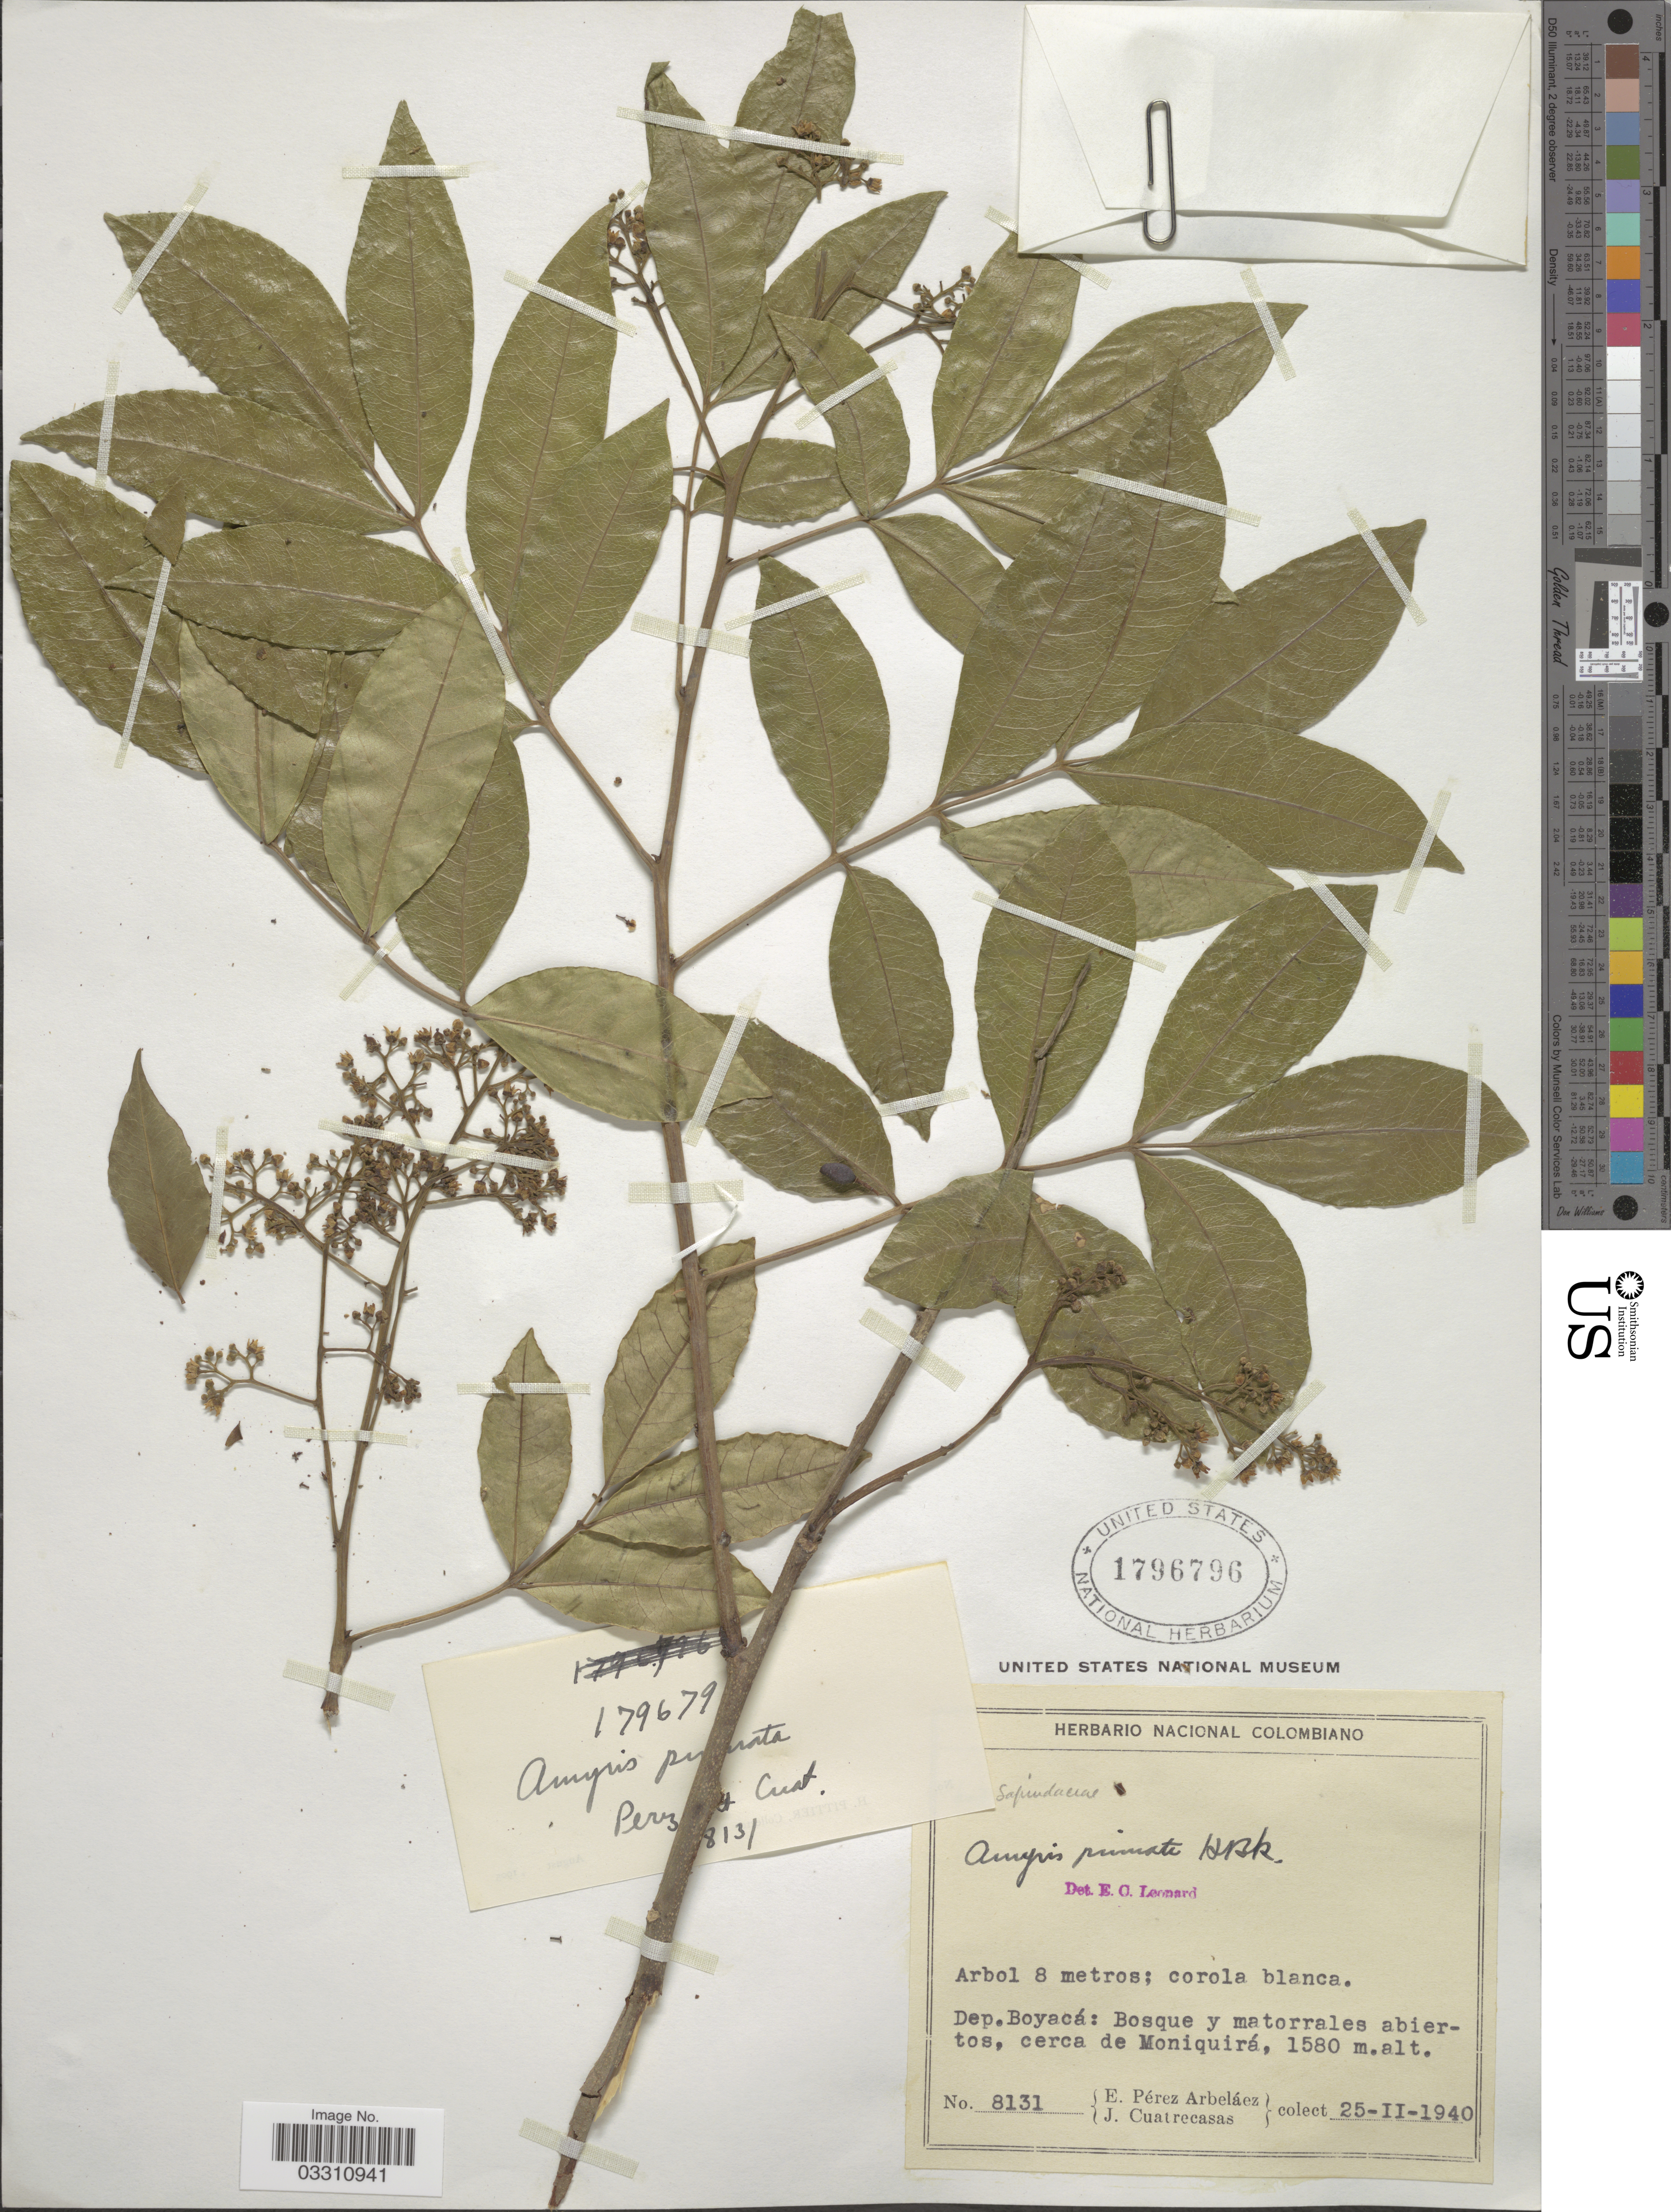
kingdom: Plantae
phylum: Tracheophyta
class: Magnoliopsida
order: Sapindales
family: Anacardiaceae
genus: Mauria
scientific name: Mauria sp.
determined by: Londoño-Echeverri, Y.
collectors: E. Pérez Arbeláez & J. Cuatrecasas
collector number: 8131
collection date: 1940-02-25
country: Colombia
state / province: Boyacá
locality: Dep. Boyacá: Bosque y matorrales abiertos, cerca de Moniquirá.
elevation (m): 1580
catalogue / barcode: US 1796796